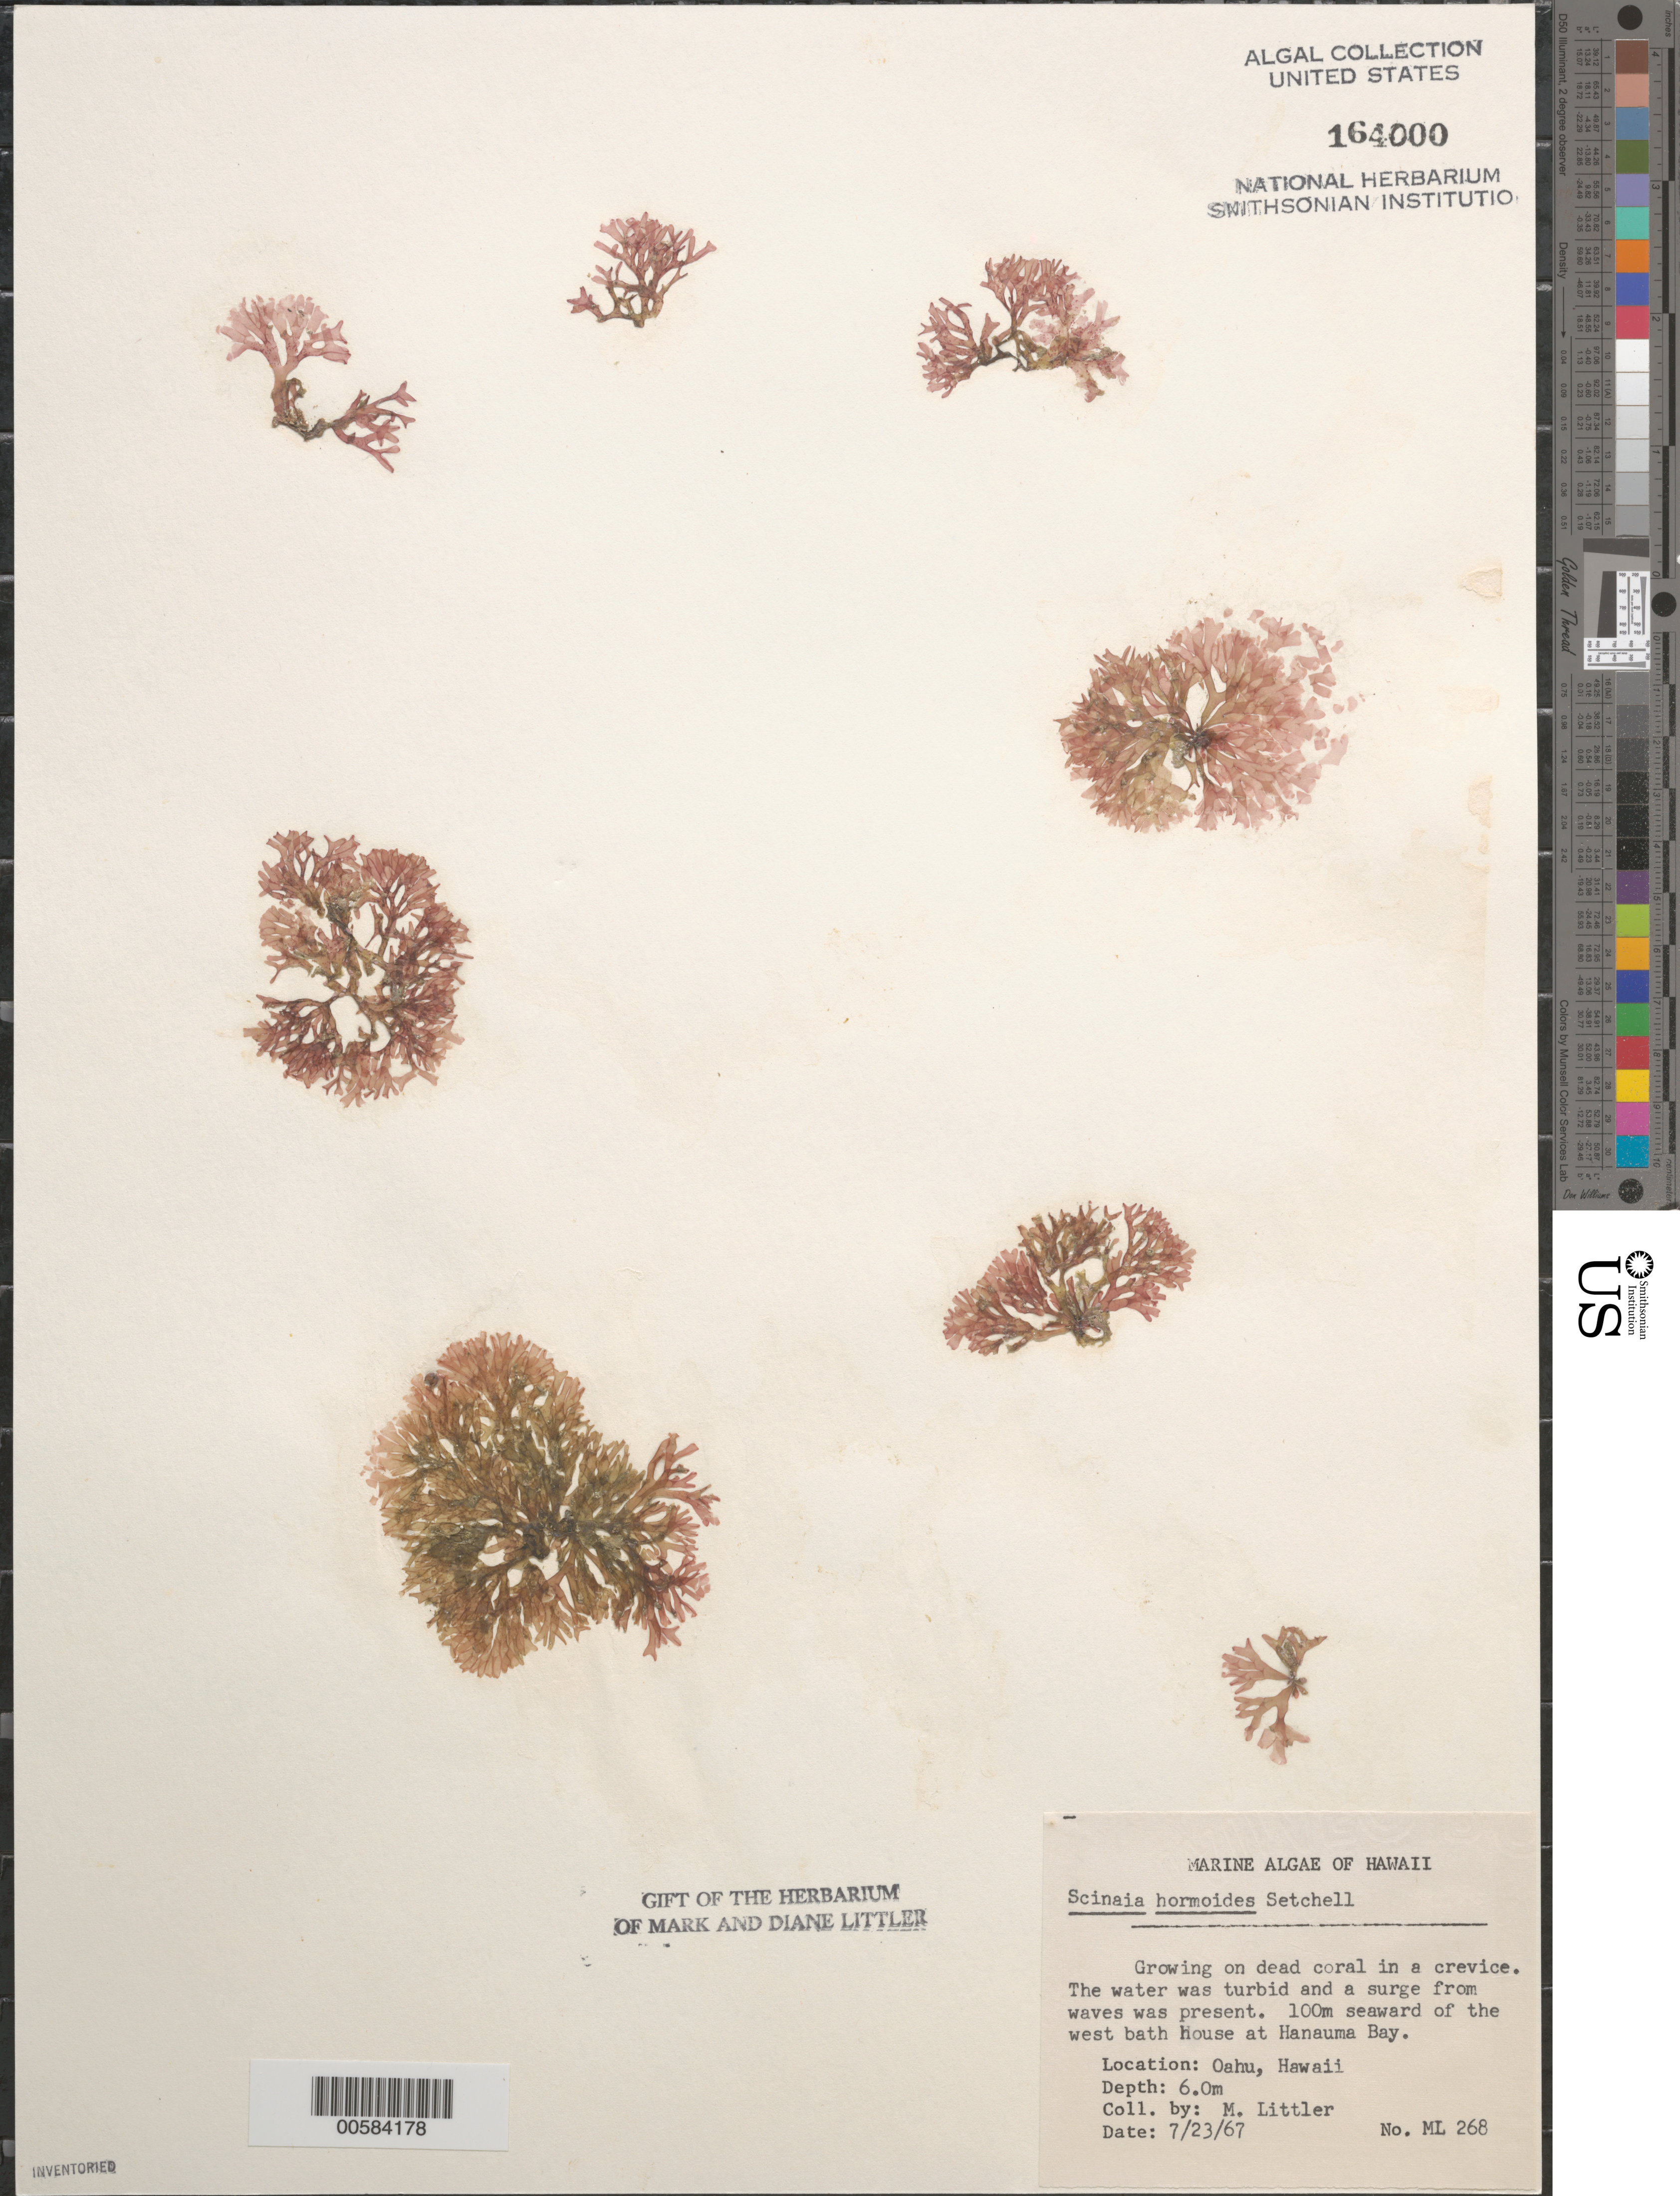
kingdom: Plantae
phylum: Rhodophyta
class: Florideophyceae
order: Nemaliales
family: Scinaiaceae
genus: Scinaia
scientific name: Scinaia hormoides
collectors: M. M. Littler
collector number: ML 268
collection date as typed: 23 Jul 1967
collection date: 1967-07-23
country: United States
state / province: Hawaii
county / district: Honolulu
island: Oahu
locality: Hanauma Bay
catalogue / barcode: US 164000